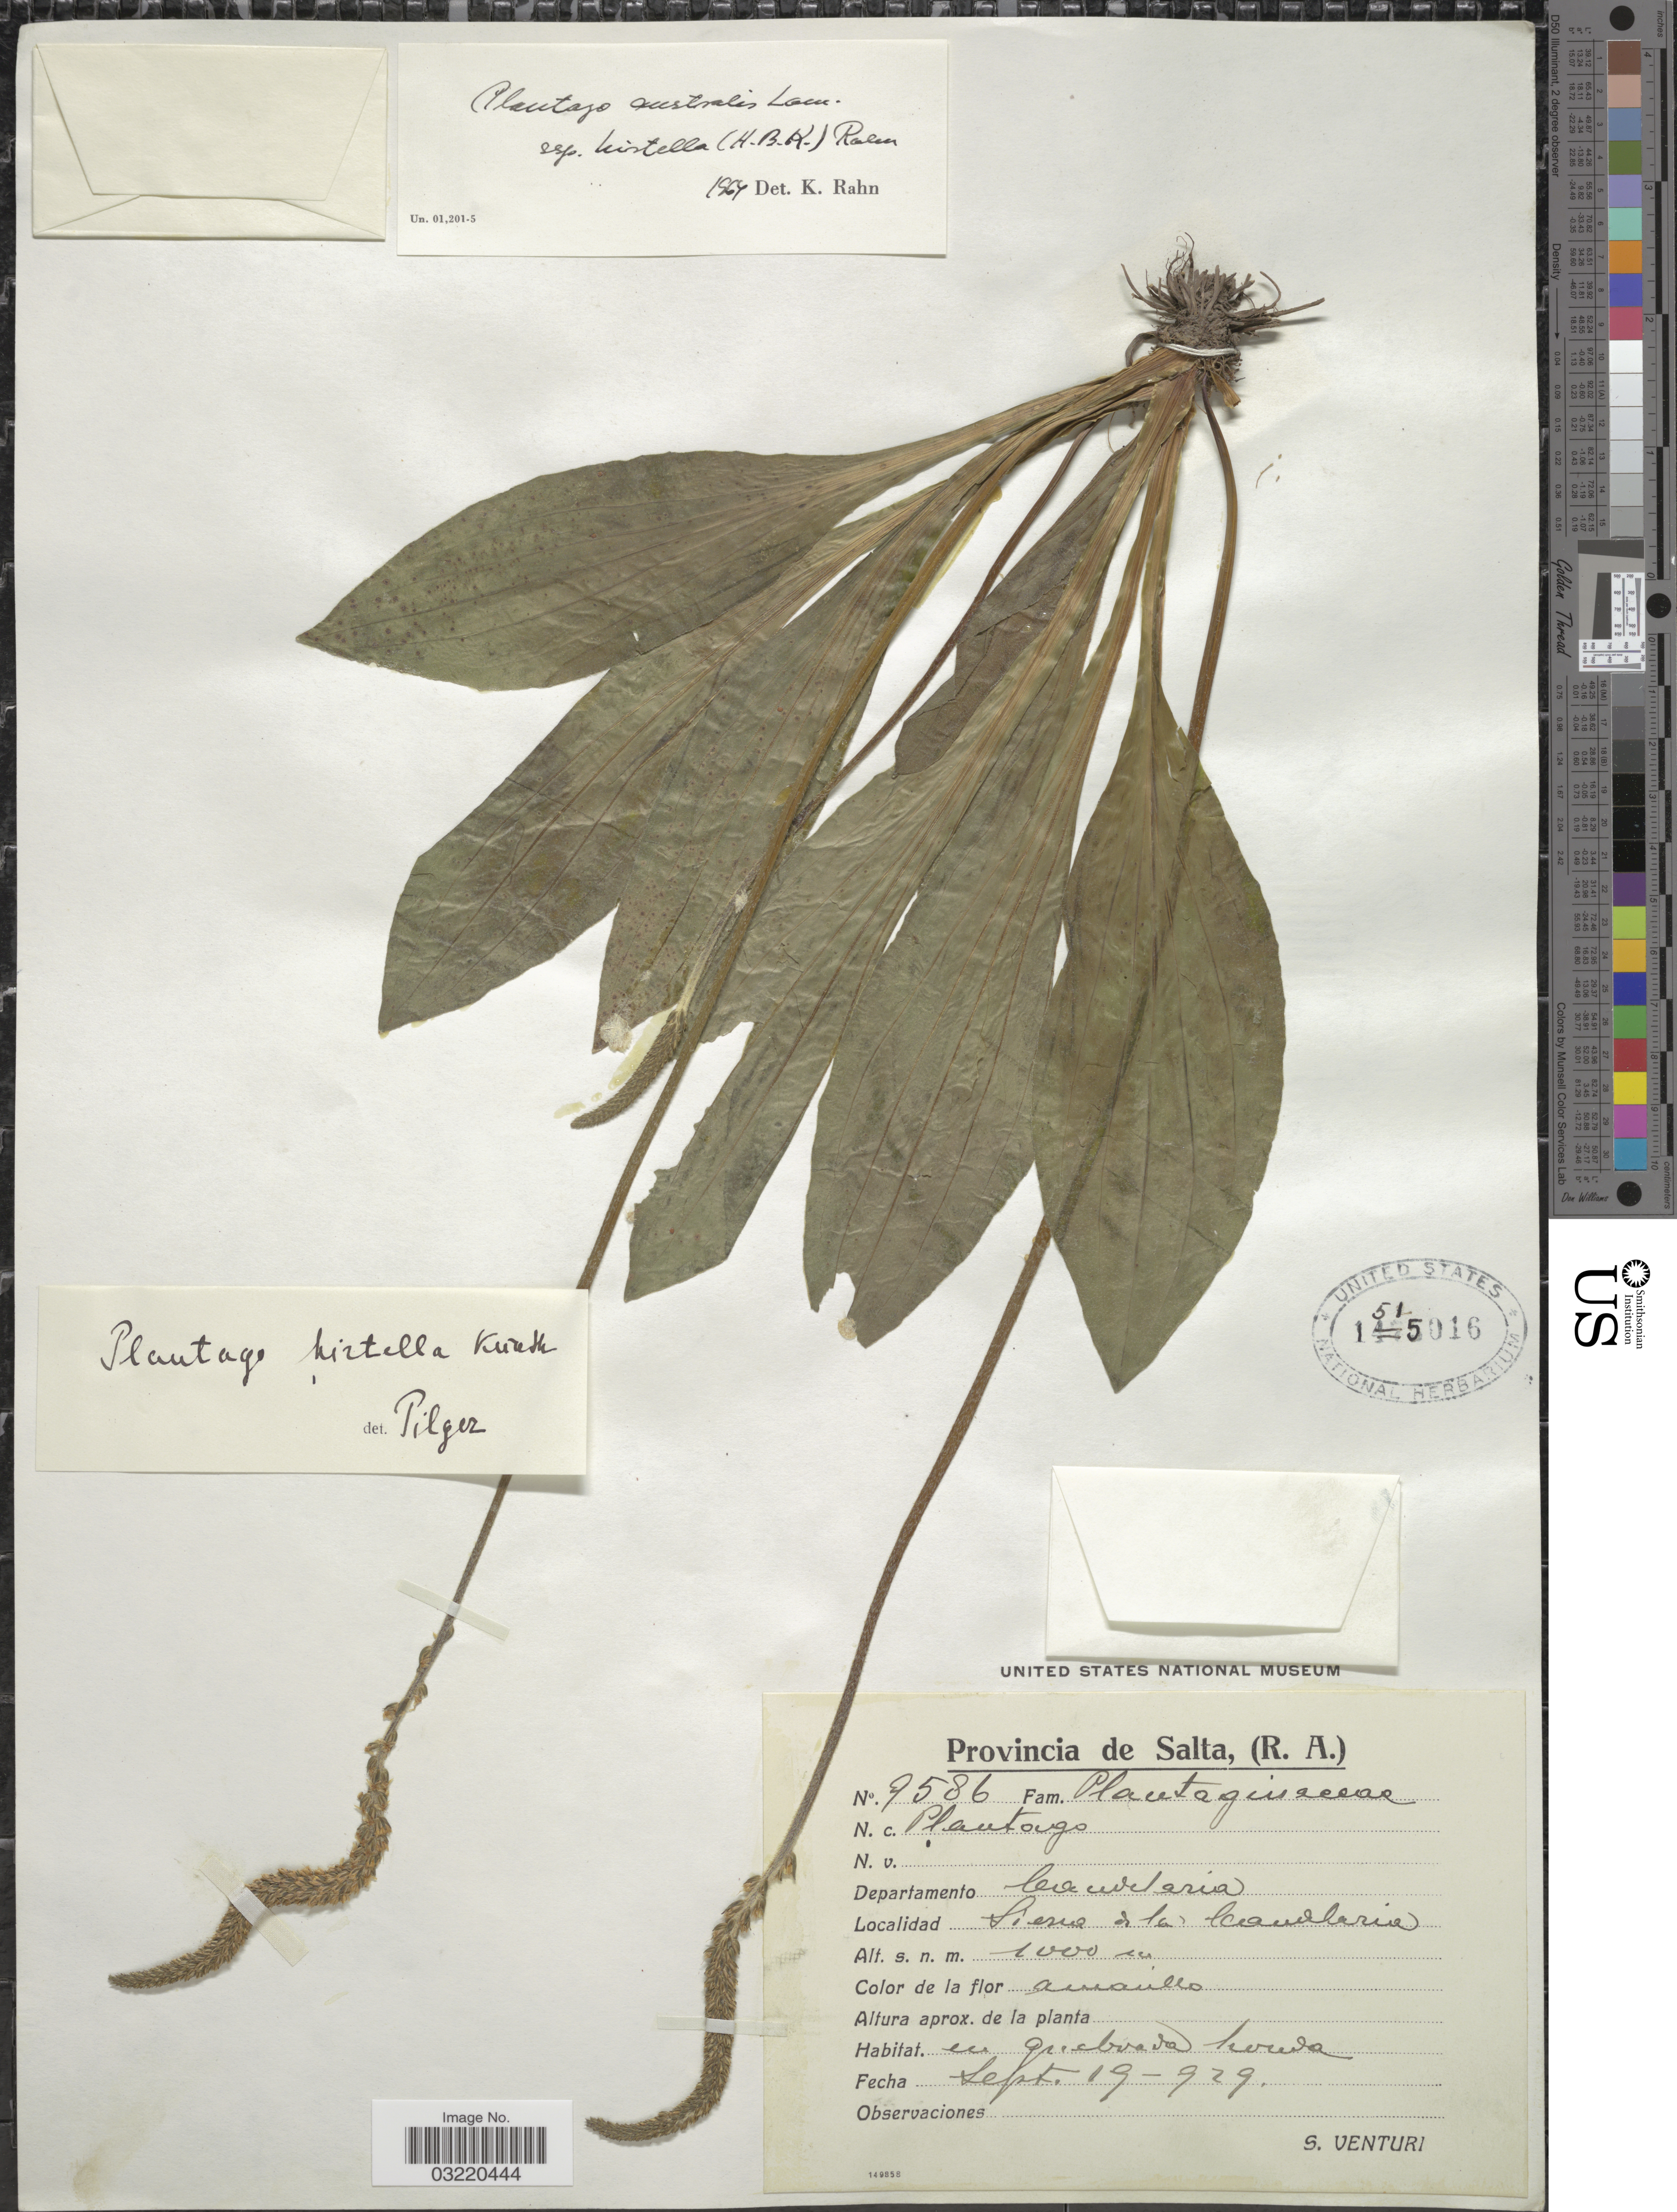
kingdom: Plantae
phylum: Tracheophyta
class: Magnoliopsida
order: Lamiales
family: Plantaginaceae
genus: Plantago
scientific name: Plantago australis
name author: Lam.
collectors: S. Venturi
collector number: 9586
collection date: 1929-09-19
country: Argentina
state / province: Salta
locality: Departamento Candelaria. Sierra de la Candelaria.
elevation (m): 1000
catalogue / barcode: US 1515016